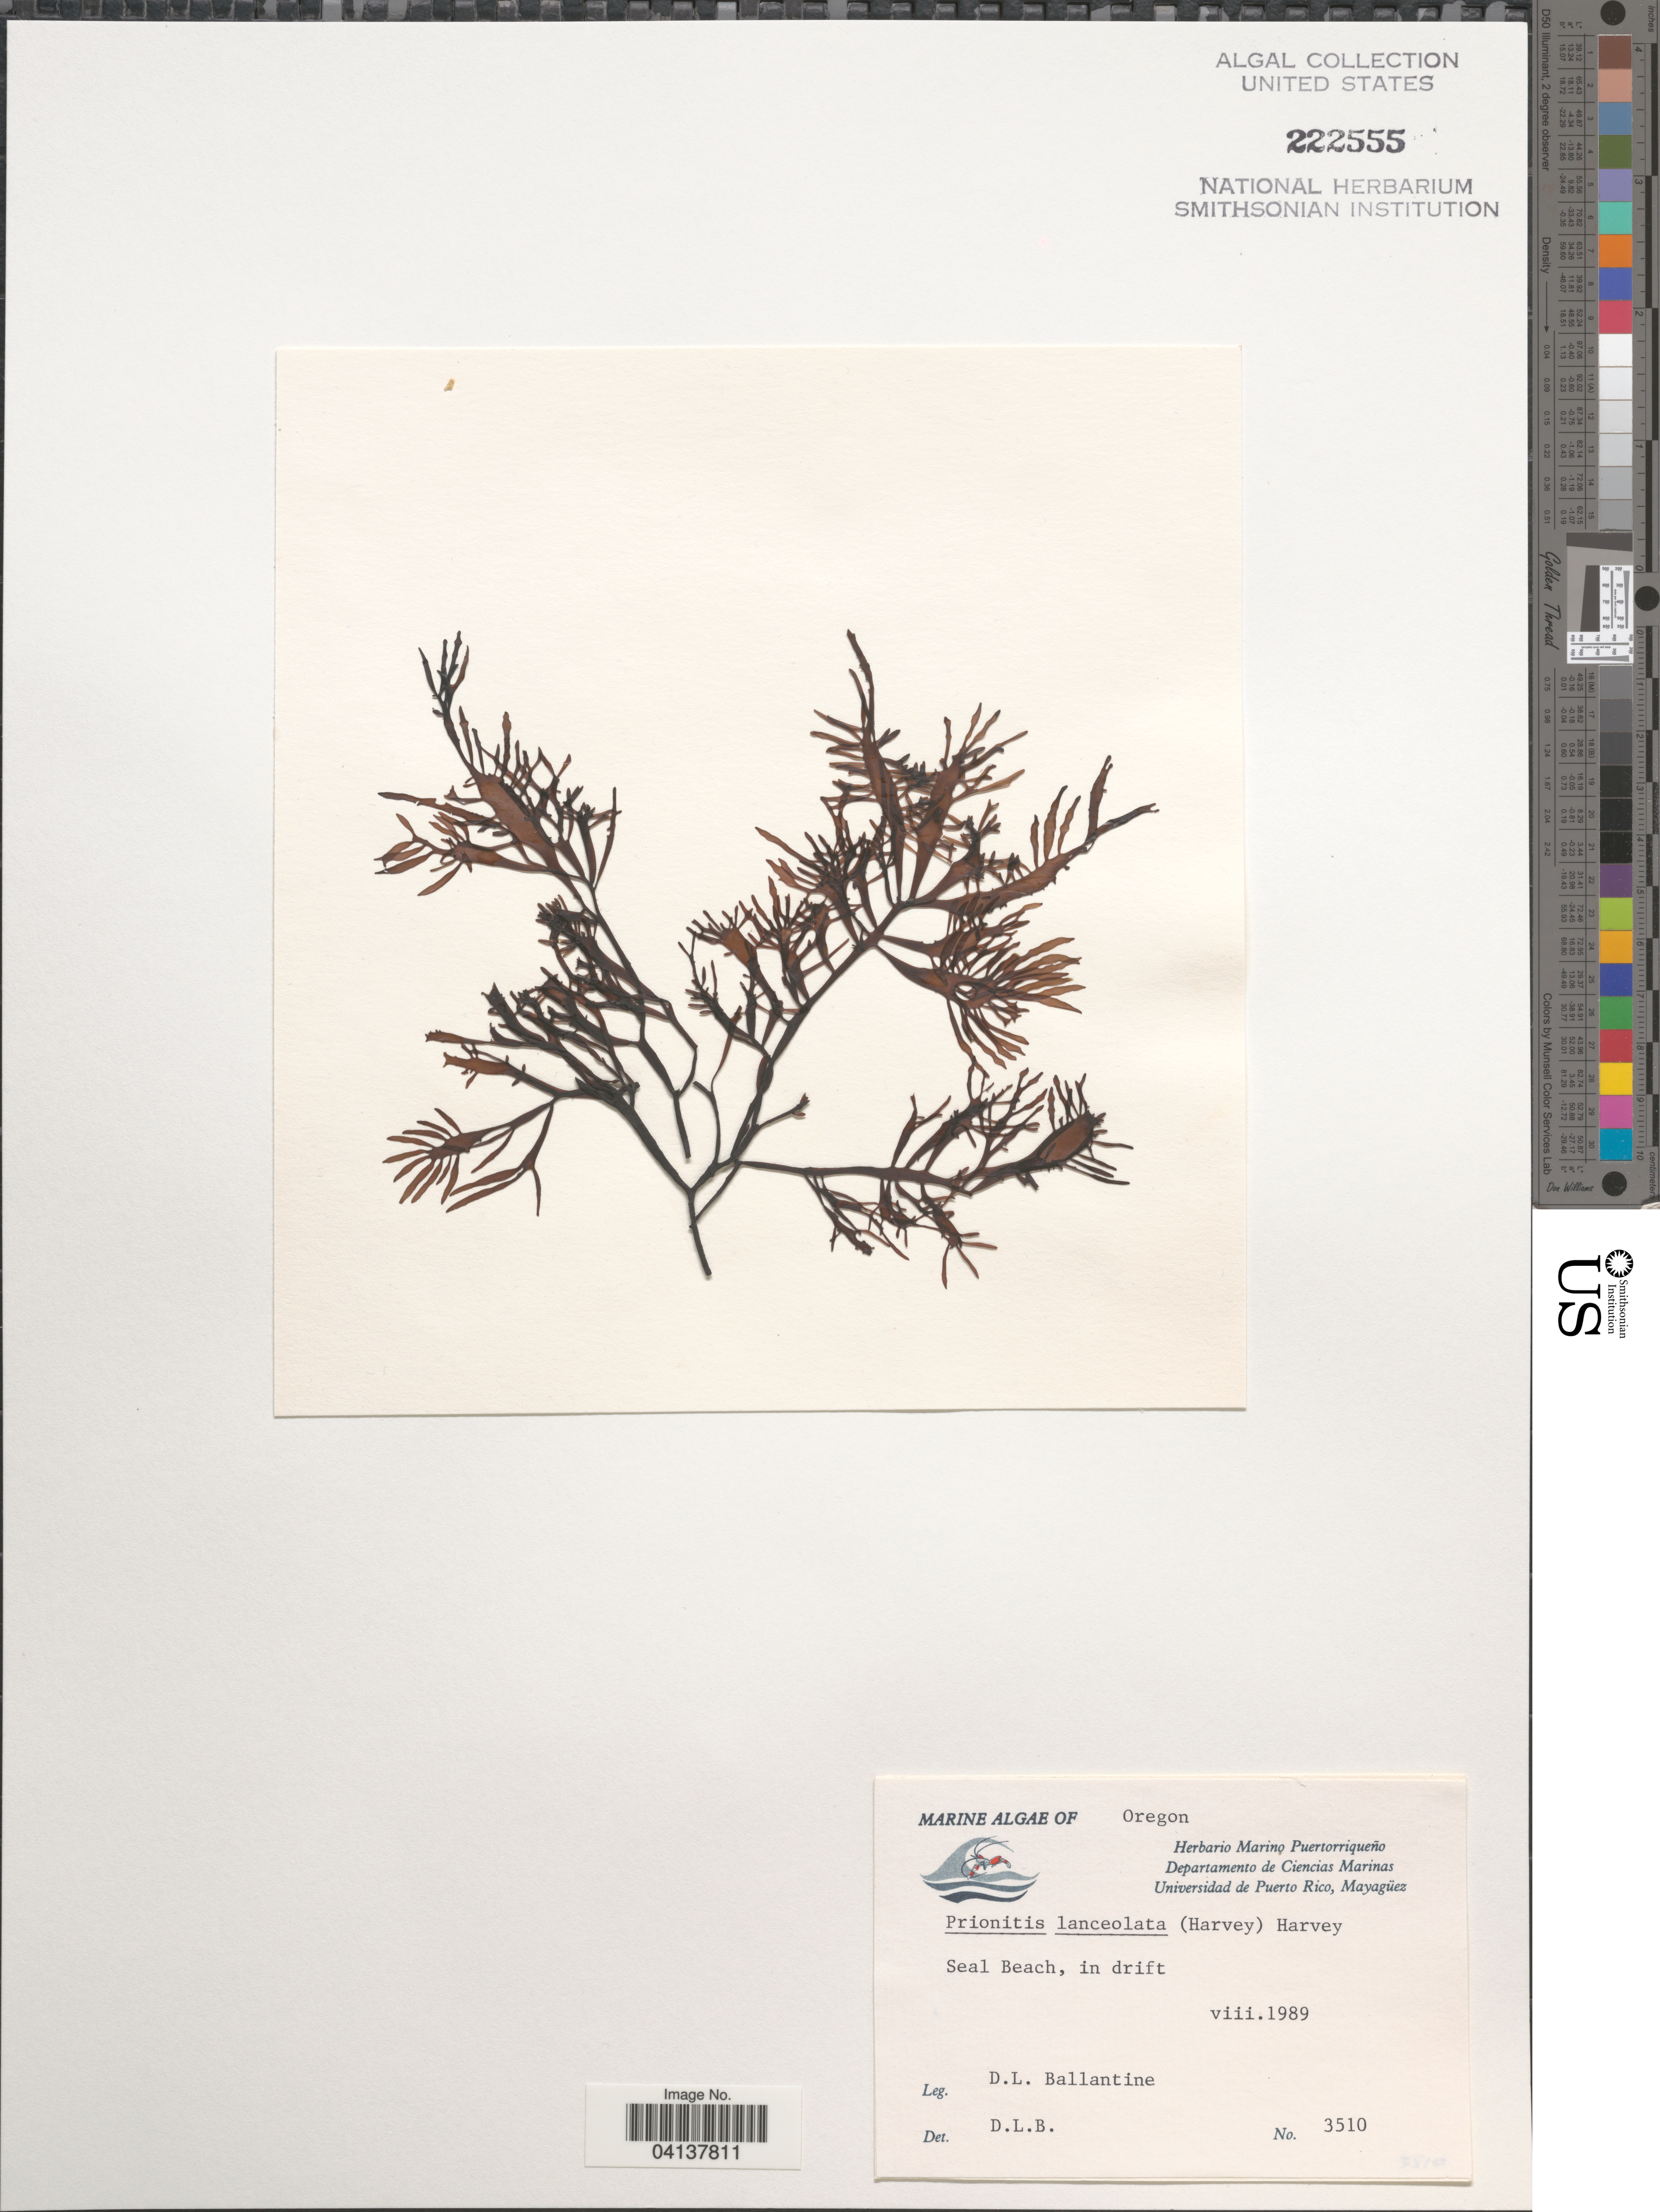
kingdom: Plantae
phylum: Rhodophyta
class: Florideophyceae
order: Cryptonemiales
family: Cryptonemiaceae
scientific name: Prionitis lanceolata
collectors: D.L. Ballantine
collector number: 3510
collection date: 1989-08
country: United States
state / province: Oregon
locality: Seal Beach, in drift.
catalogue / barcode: US 222555